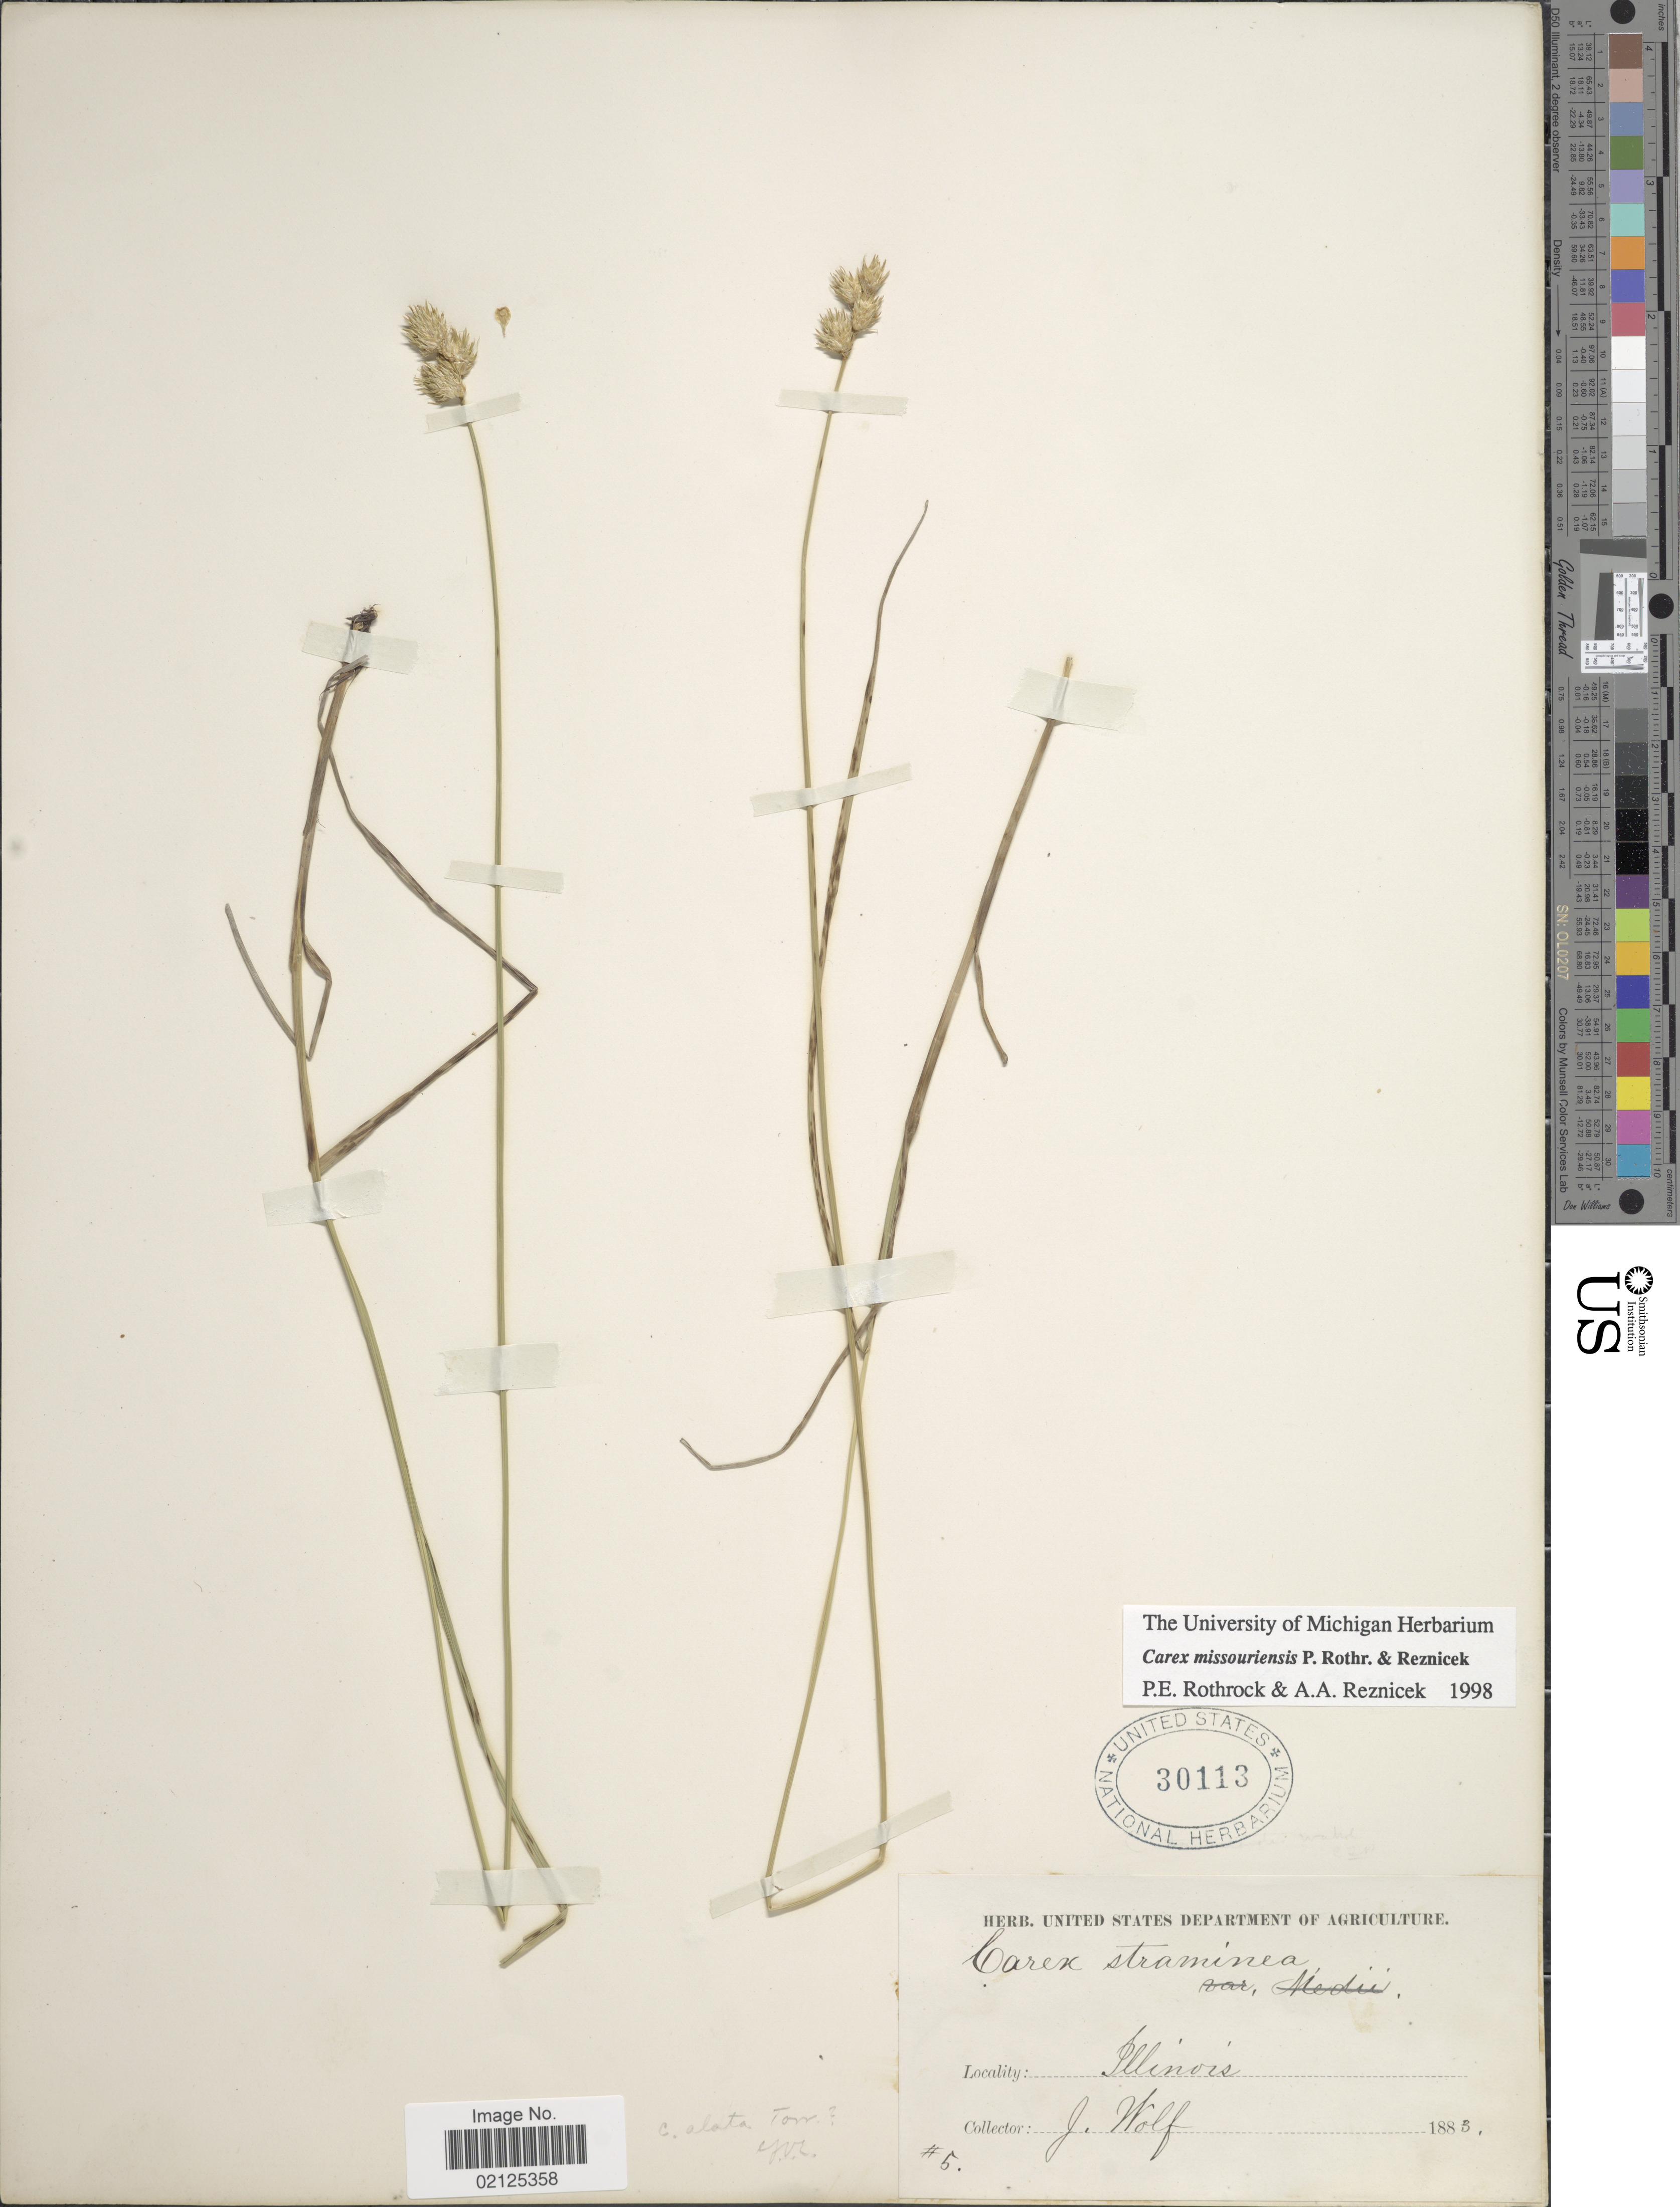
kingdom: Plantae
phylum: Tracheophyta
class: Liliopsida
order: Poales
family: Cyperaceae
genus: Carex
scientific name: Carex missouriensis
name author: P. Rothr. & Reznicek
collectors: J. Wolf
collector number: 5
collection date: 1883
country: United States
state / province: Illinois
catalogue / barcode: US 30113